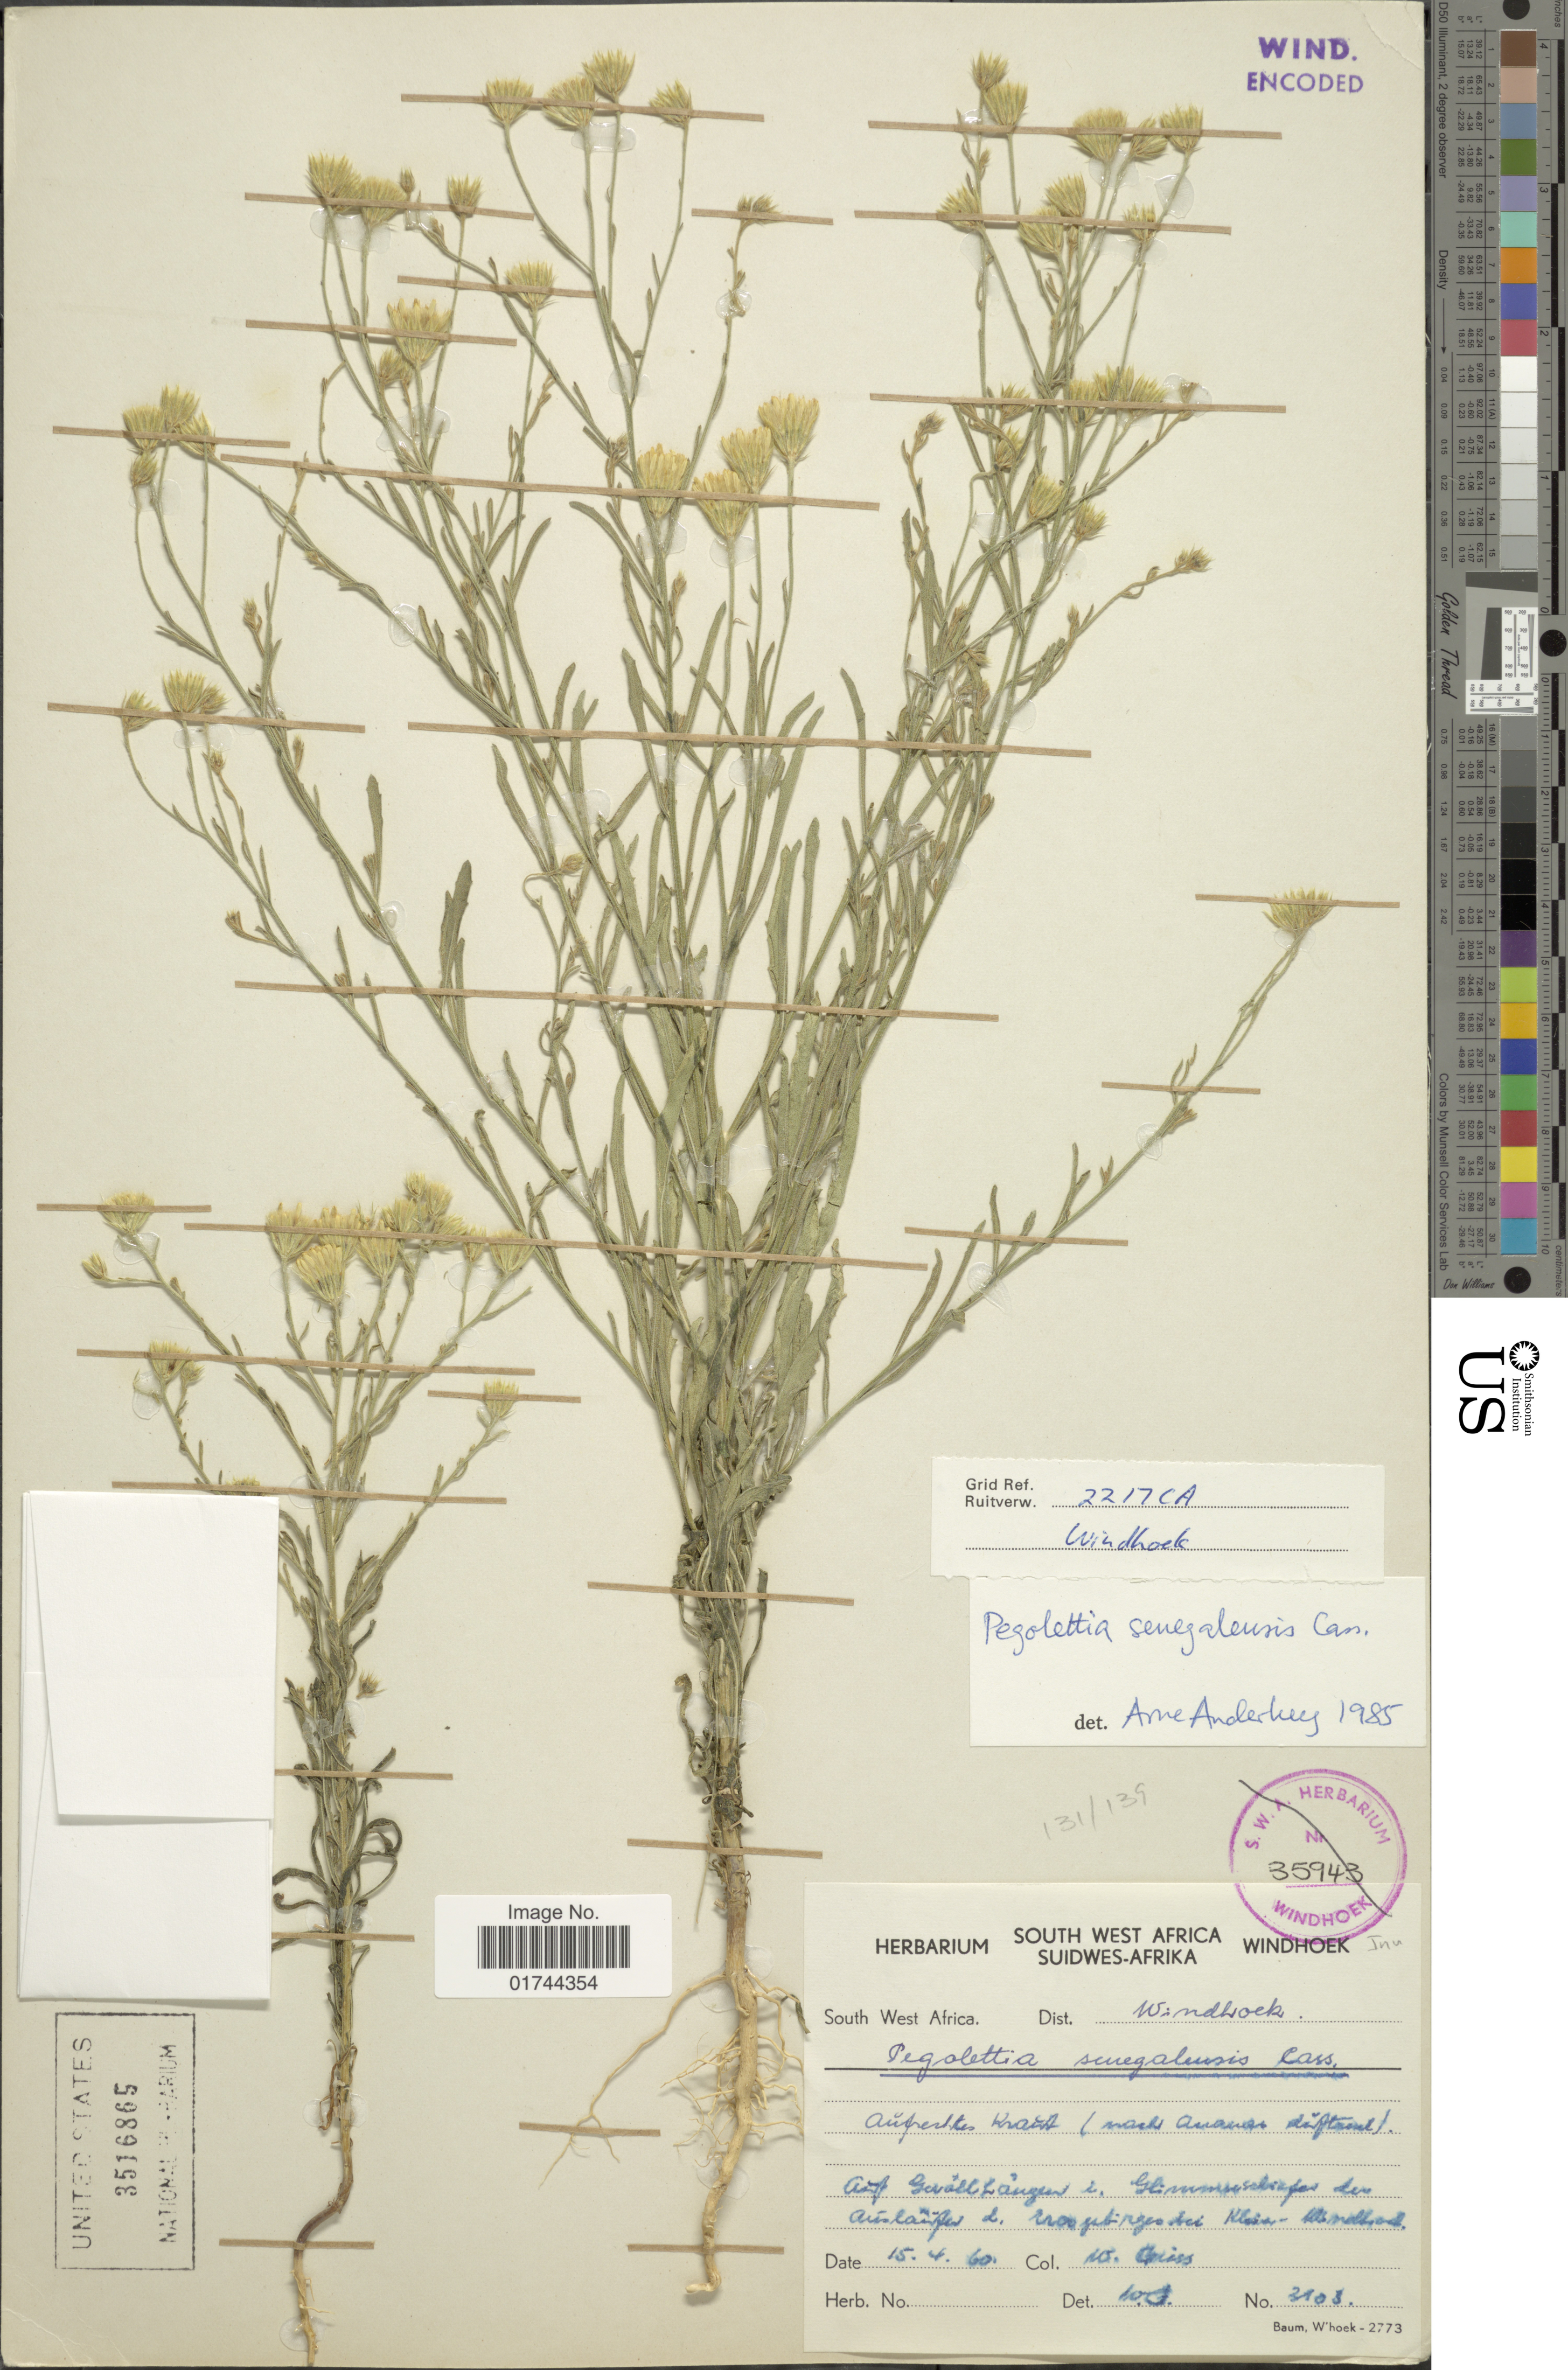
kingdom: Plantae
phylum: Tracheophyta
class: Magnoliopsida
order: Asterales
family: Asteraceae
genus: Pegolettia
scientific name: Pegolettia senegalensis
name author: Cass.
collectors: W. Giess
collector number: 2103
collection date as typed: Transcribed d/m/y: 15/4/60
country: Namibia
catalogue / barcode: US 3516865